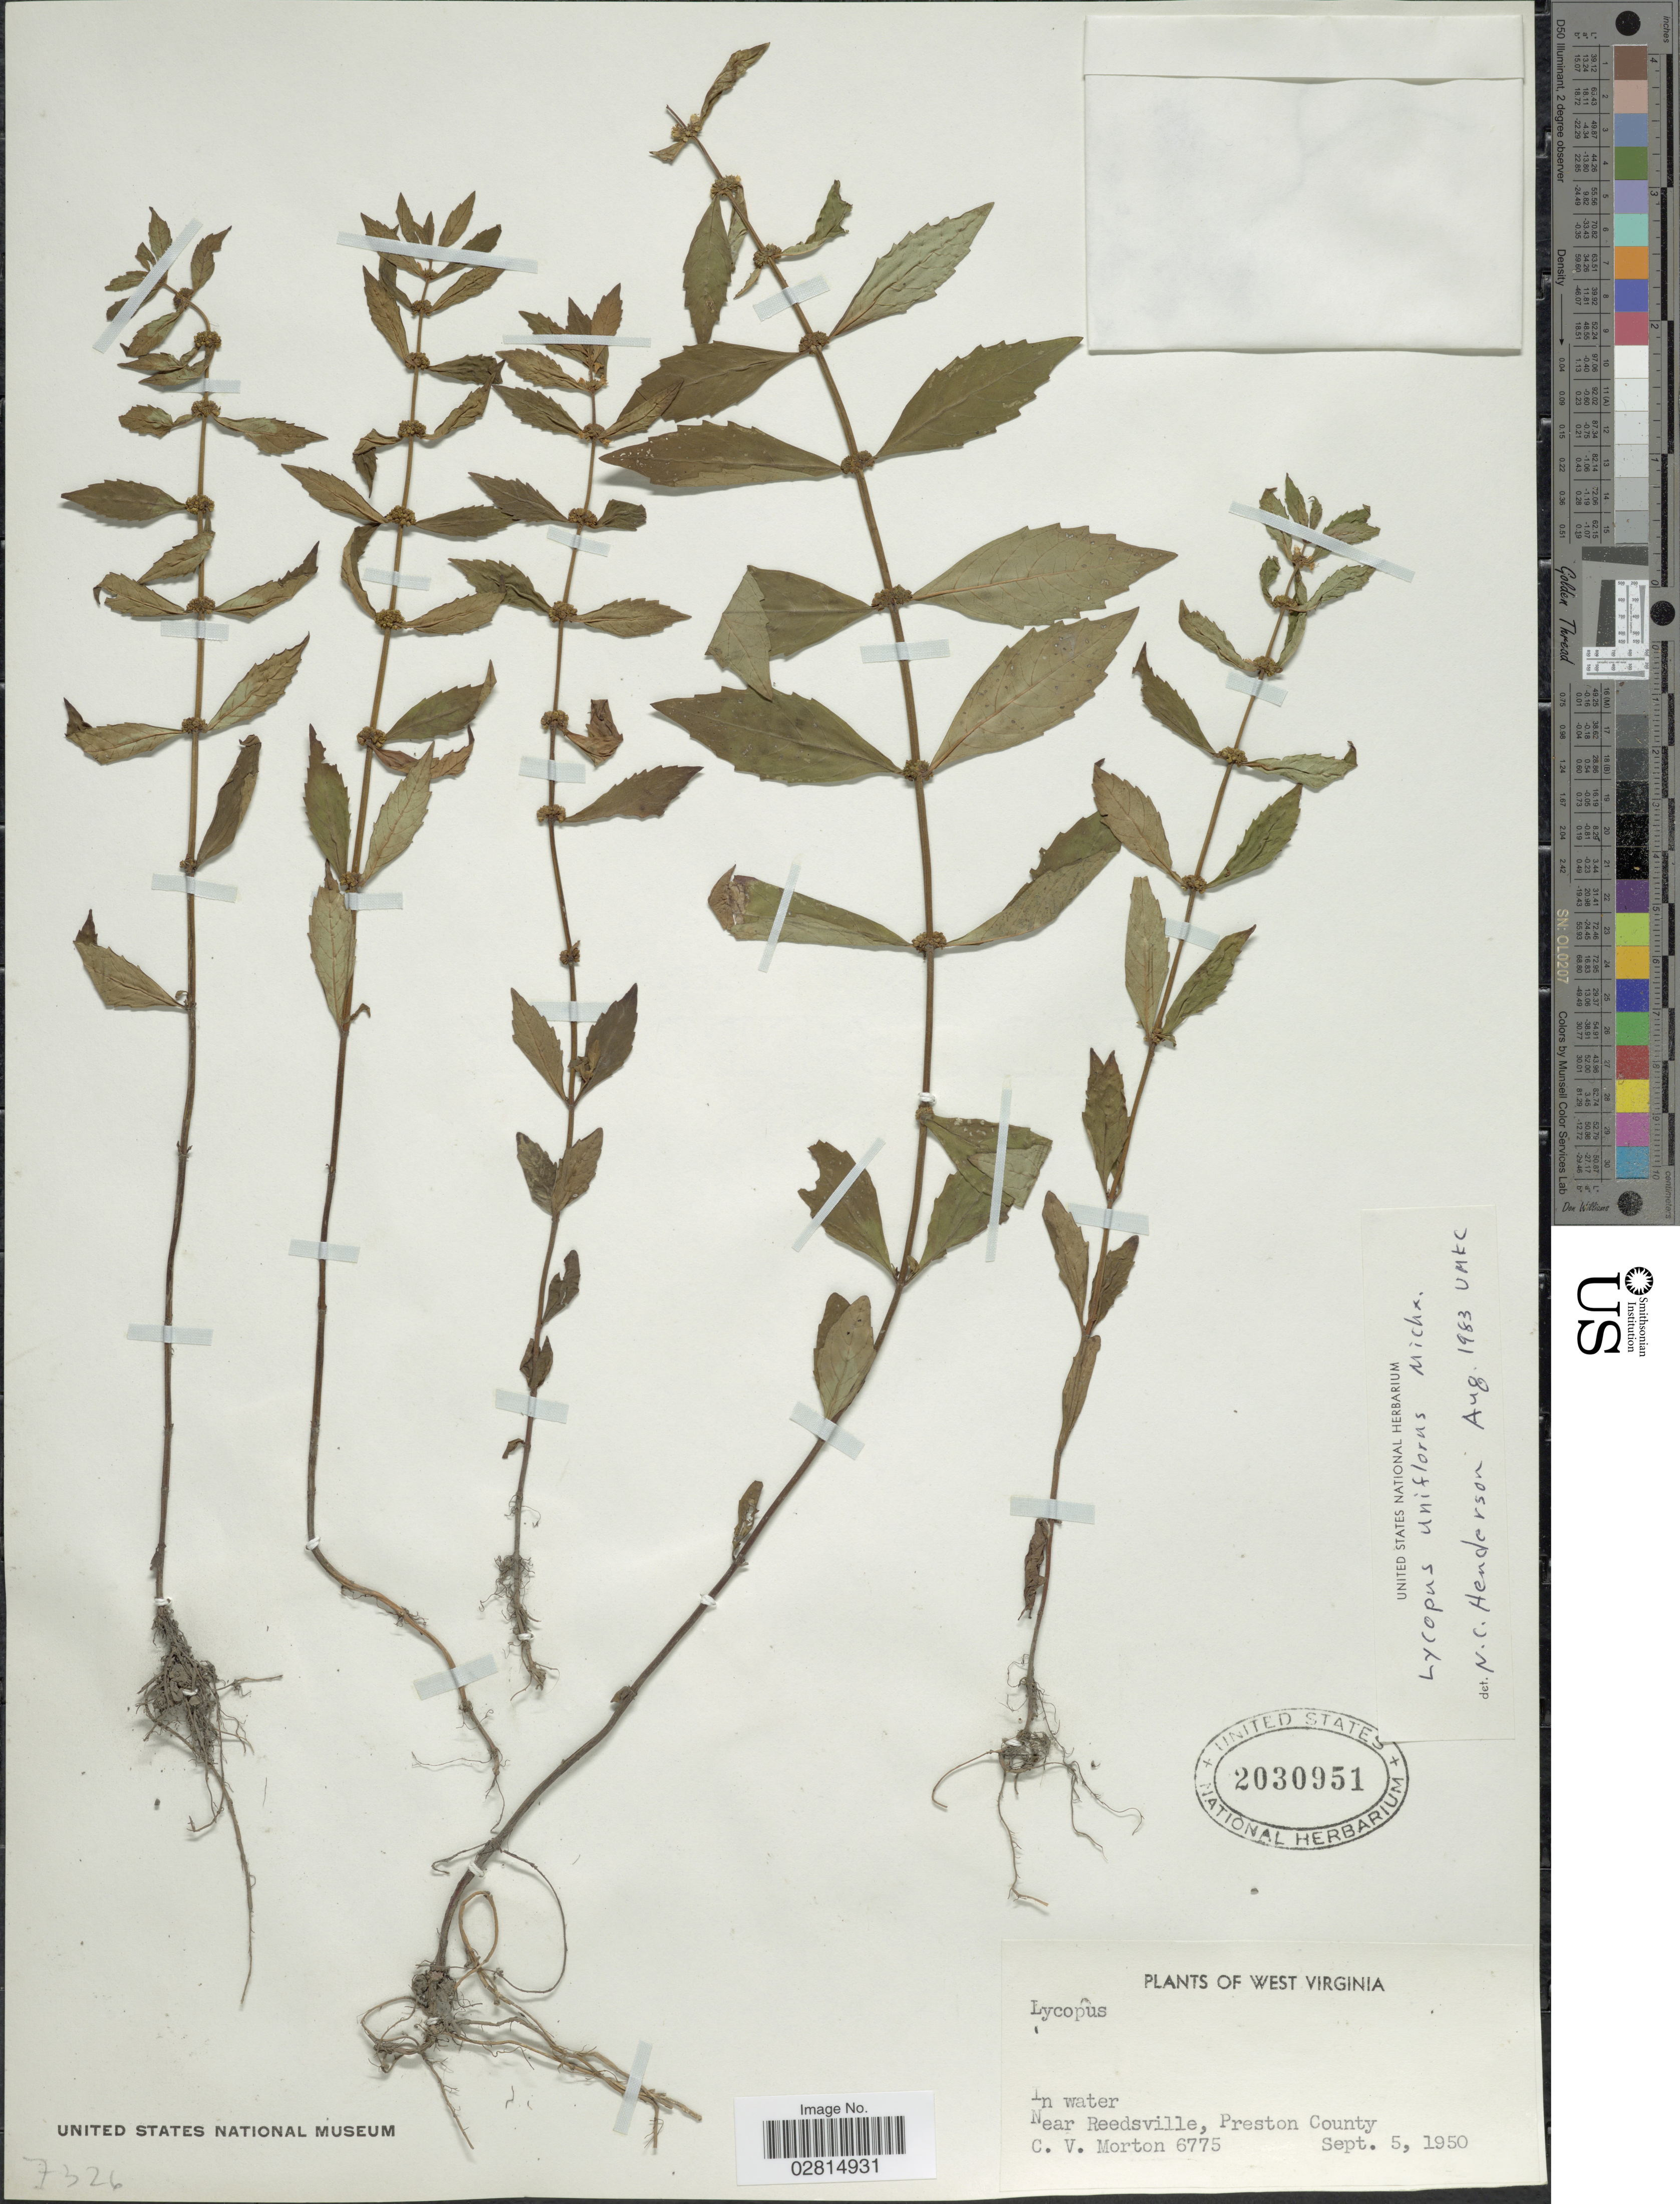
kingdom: Plantae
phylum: Tracheophyta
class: Magnoliopsida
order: Lamiales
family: Lamiaceae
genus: Lycopus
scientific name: Lycopus uniflorus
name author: Michx.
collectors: C. V. Morton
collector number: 6775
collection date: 1950-09-05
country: United States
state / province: West Virginia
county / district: Preston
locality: In water, near Reedsville, Preston County.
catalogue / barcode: US 2030951